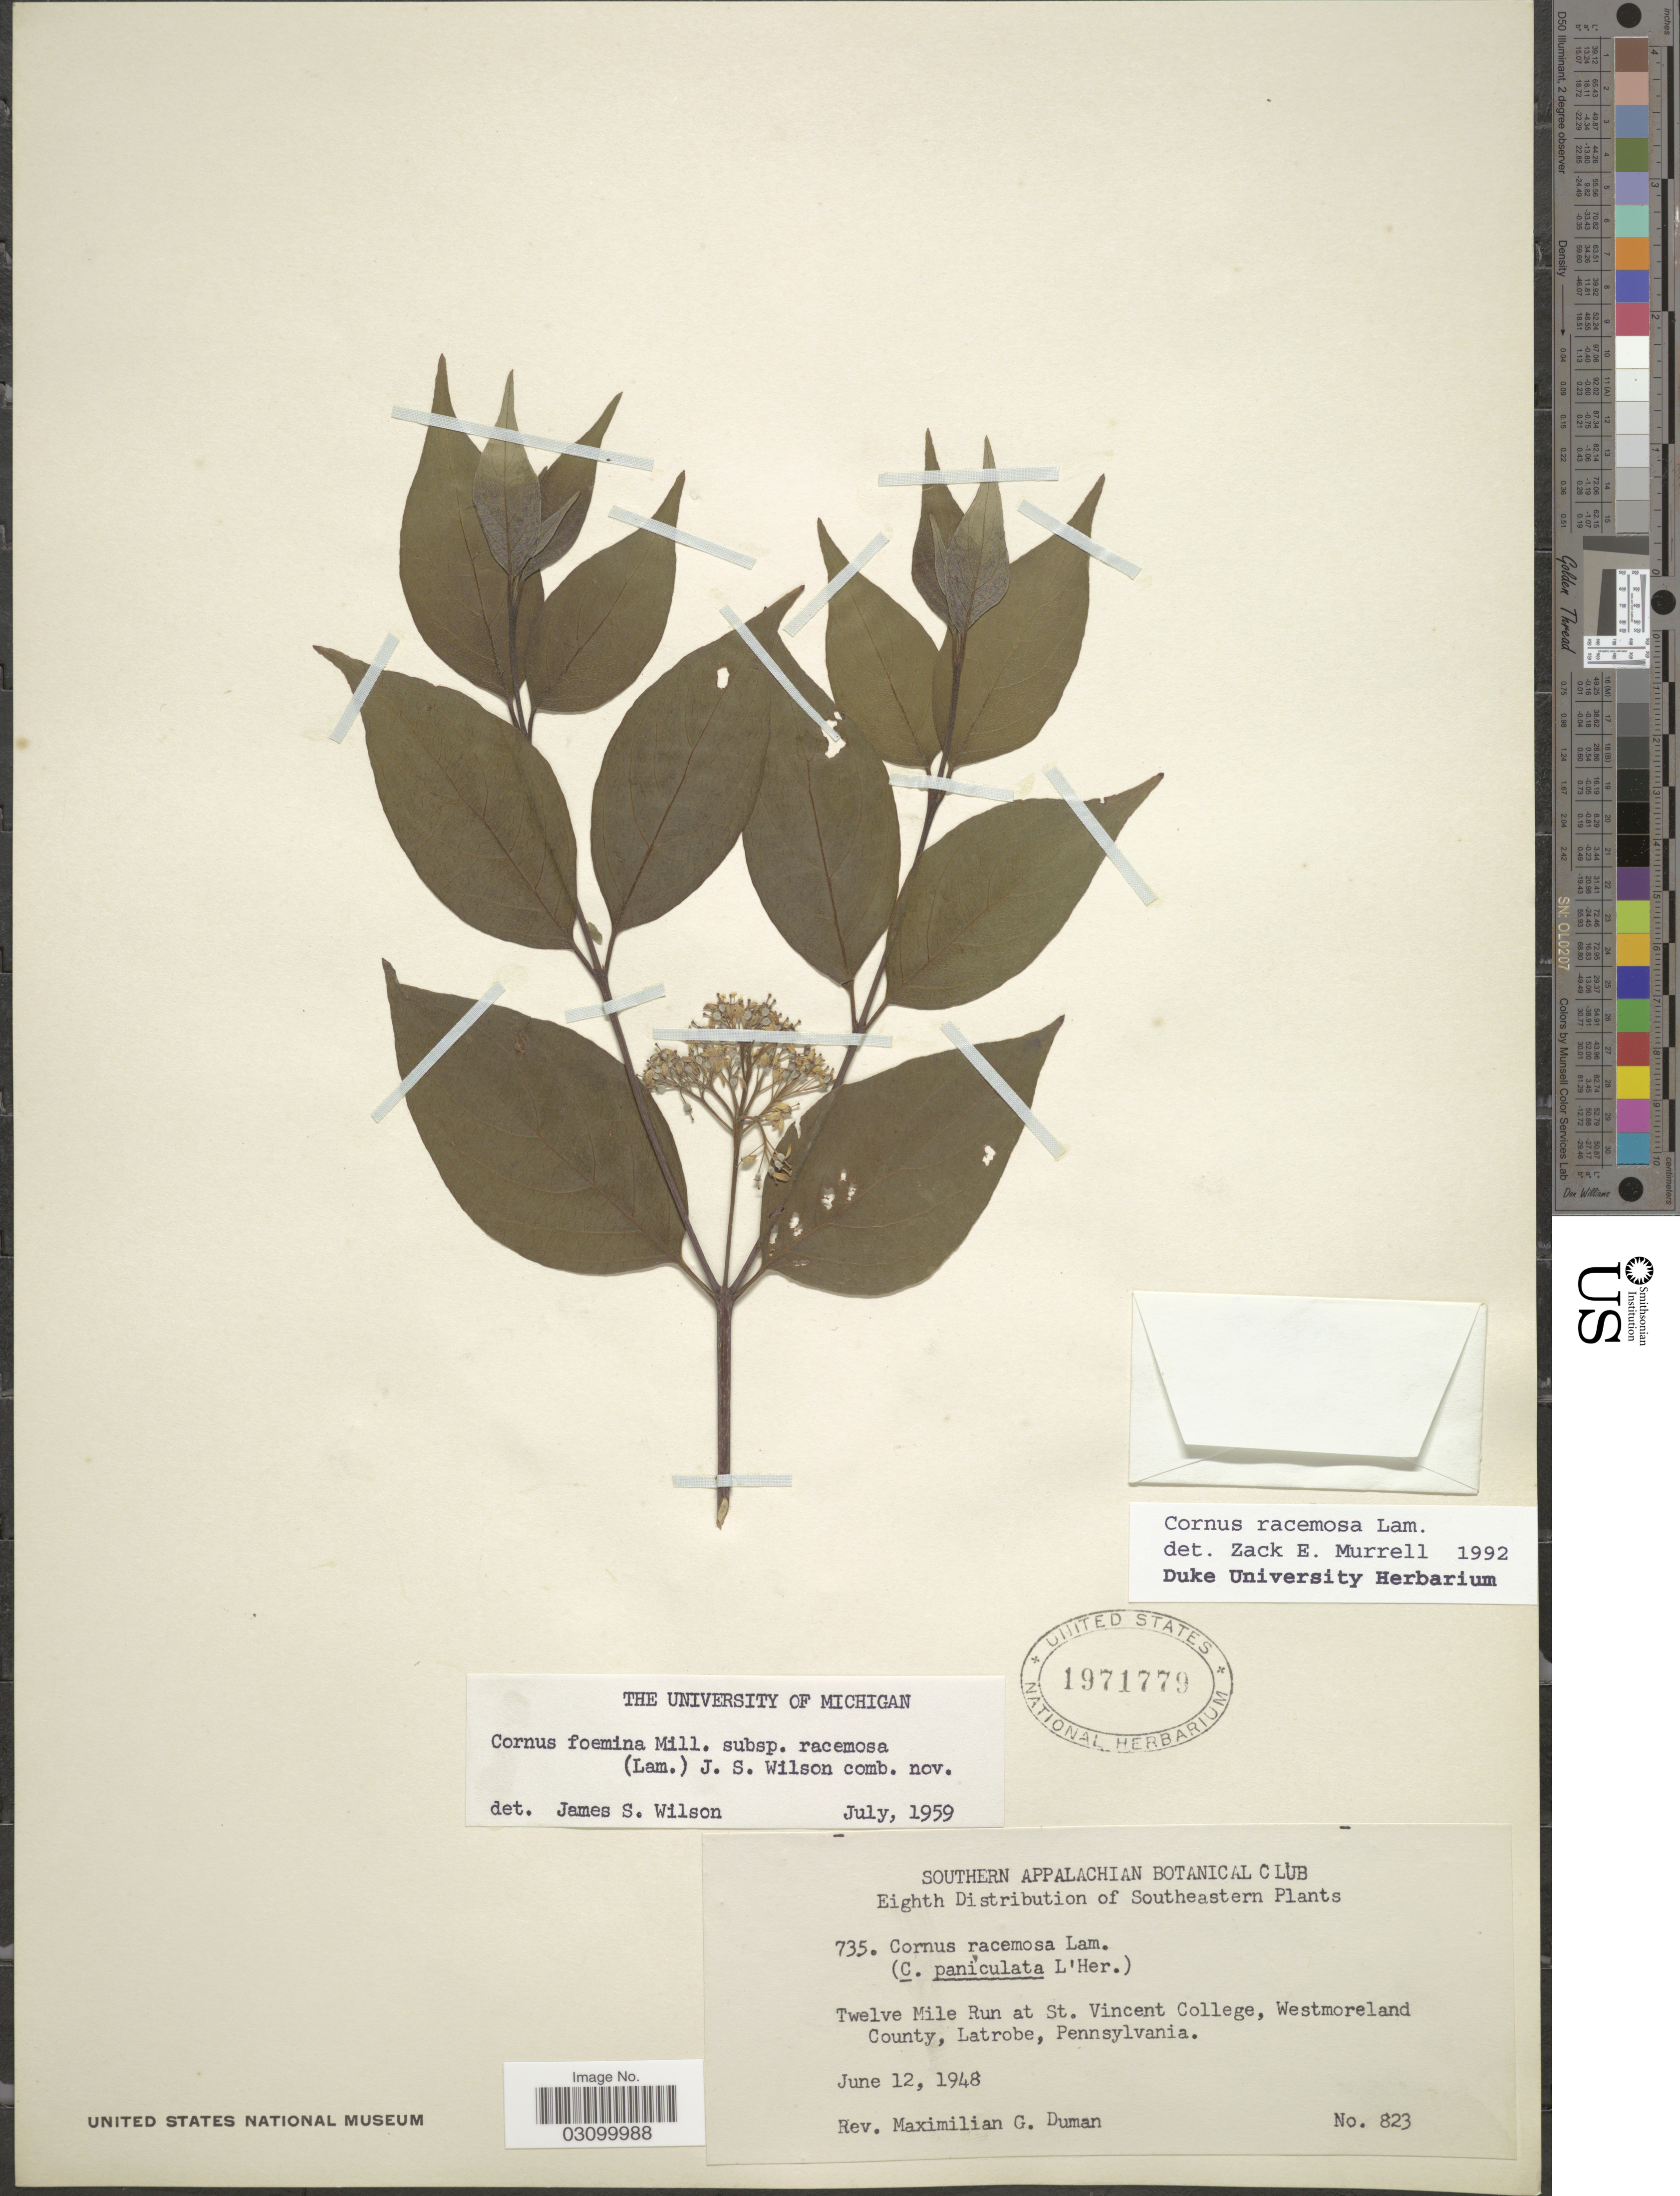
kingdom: Plantae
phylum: Tracheophyta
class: Magnoliopsida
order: Cornales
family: Cornaceae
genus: Cornus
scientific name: Cornus racemosa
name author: Lam.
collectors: M. Duman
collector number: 823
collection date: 1948-06-12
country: United States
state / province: Pennsylvania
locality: Southern Appalachian Botanical Club. Southeastern Plants. Twelve Mile Run at St. Vincent College, Westmoreland County, Latrobe.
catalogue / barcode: US 1971779